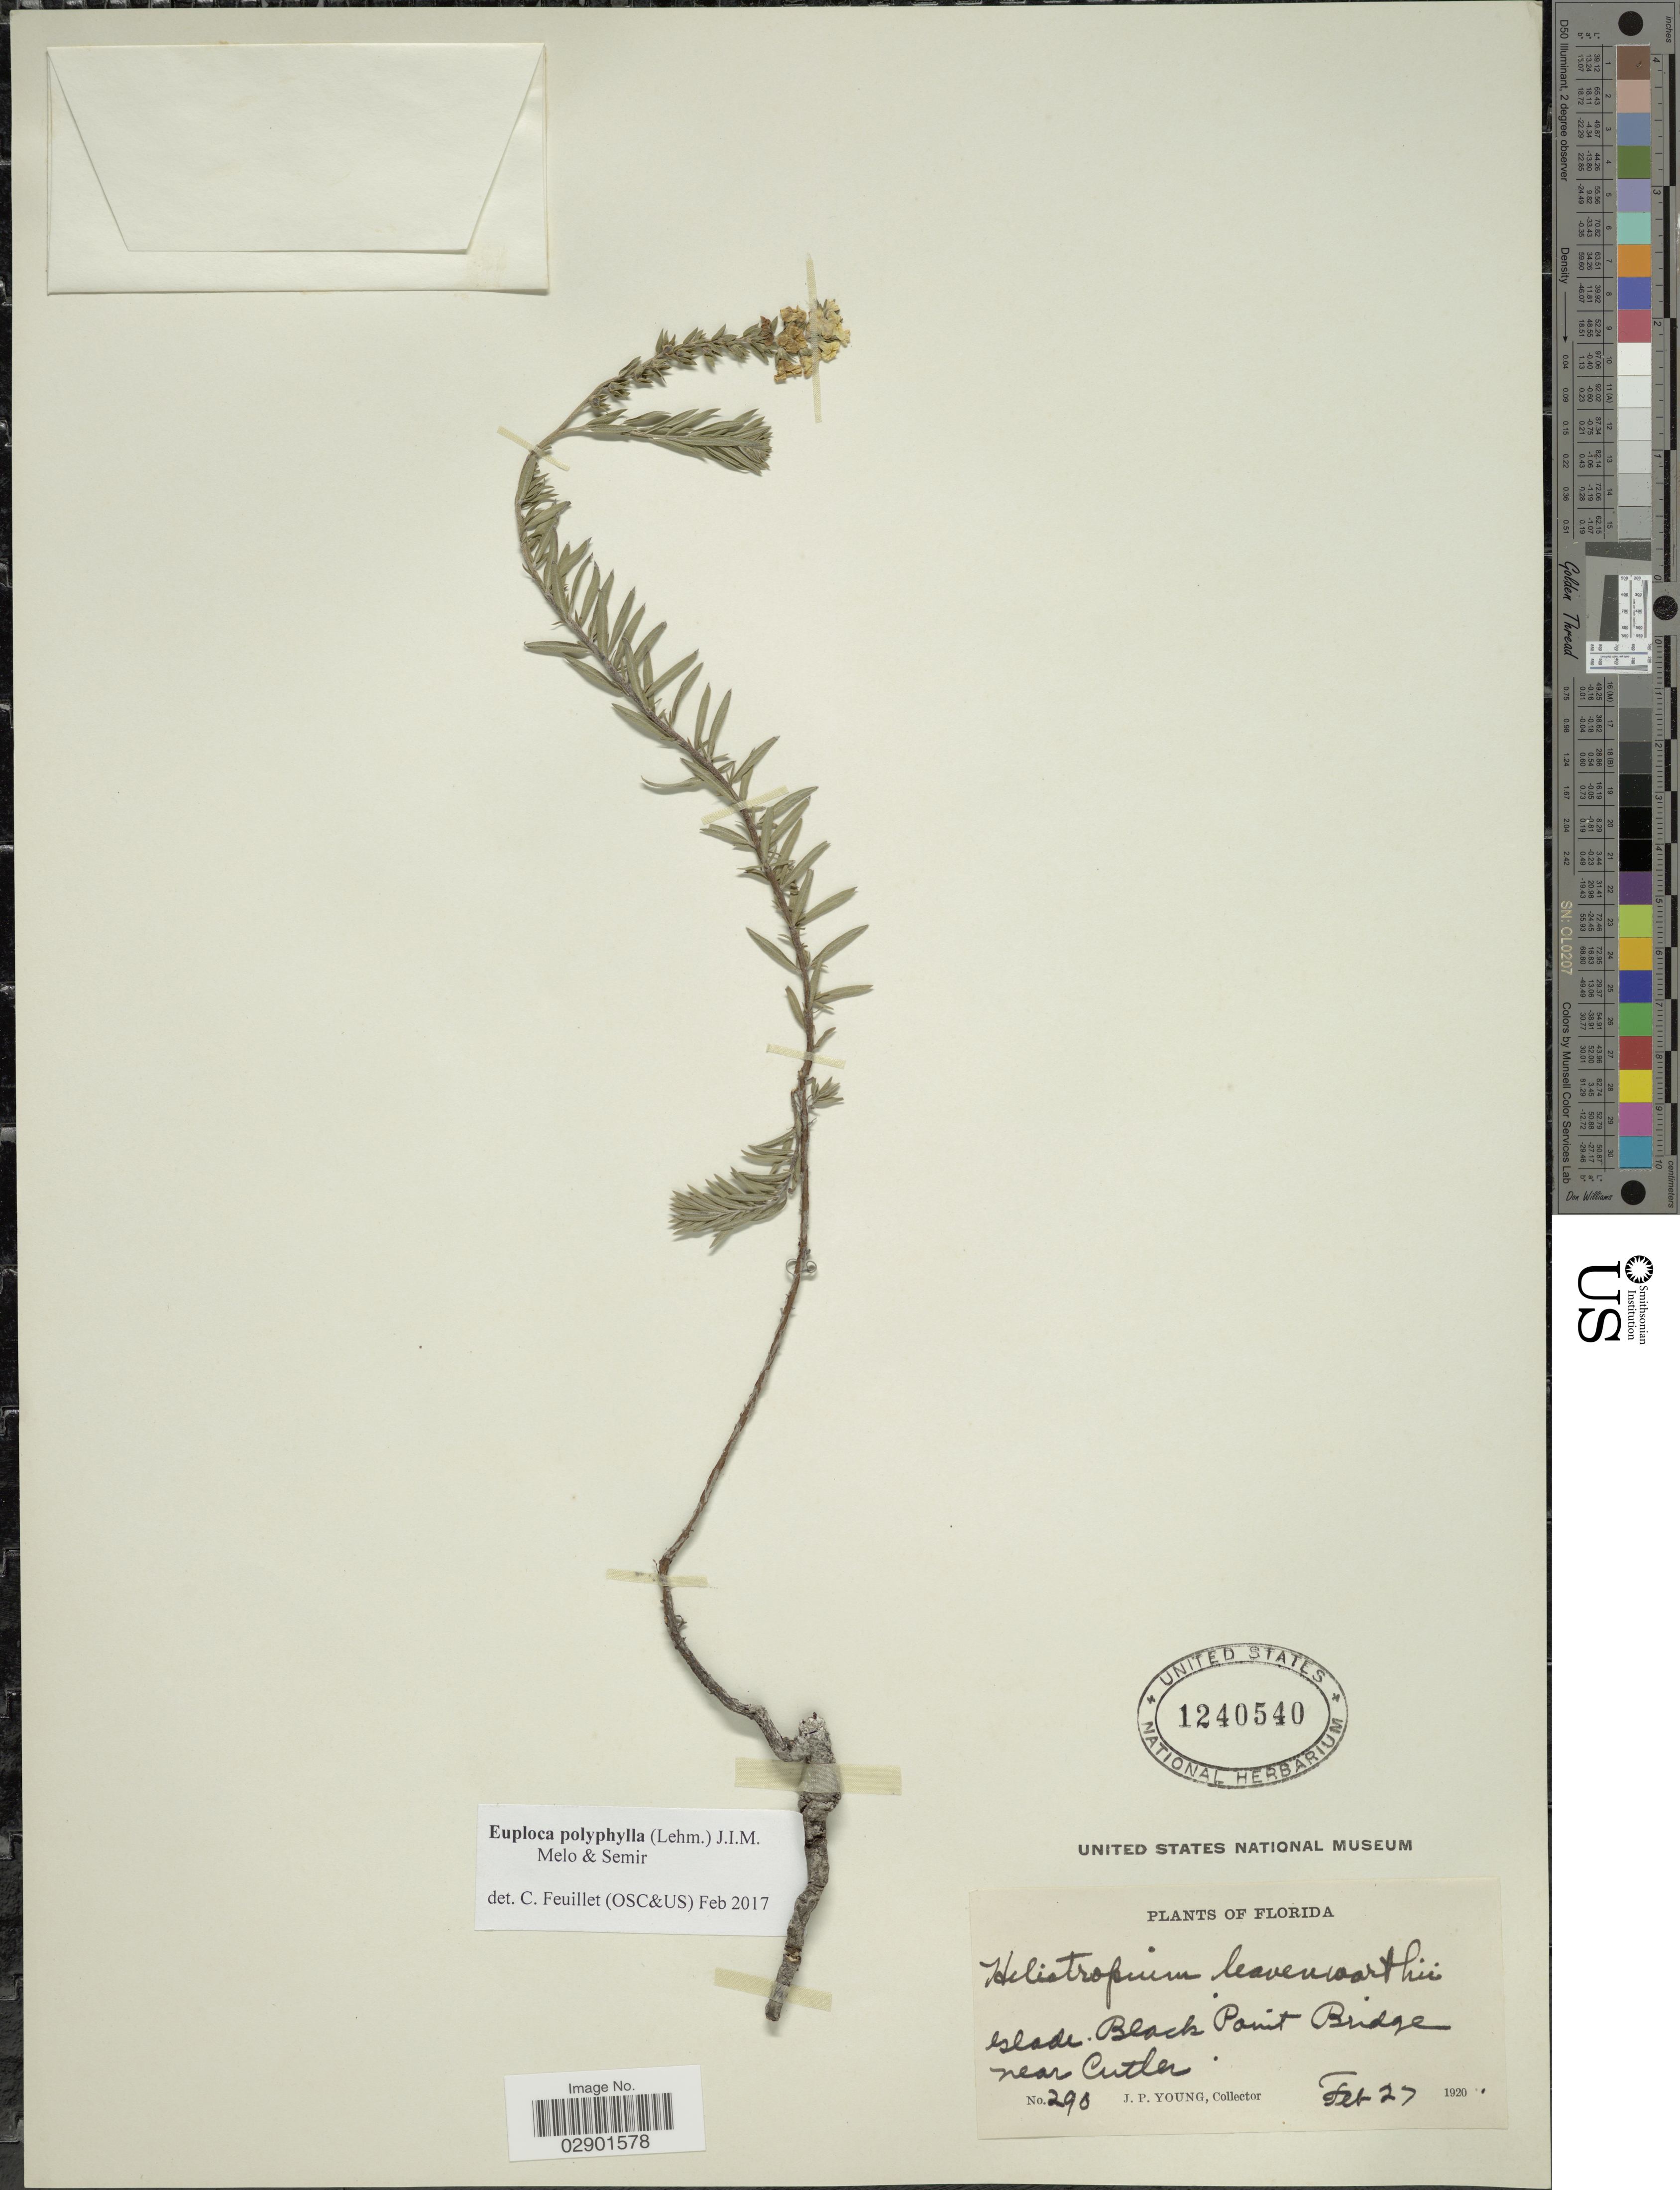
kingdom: Plantae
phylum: Tracheophyta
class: Magnoliopsida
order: Boraginales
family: Heliotropiaceae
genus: Euploca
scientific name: Euploca polyphylla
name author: (Lehm.) J.I.M. Melo & Semir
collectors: J. P. Young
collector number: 298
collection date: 1920-02-27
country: United States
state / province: Florida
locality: Glade. Black Point Bridge near Cutler.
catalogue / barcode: US 1240540